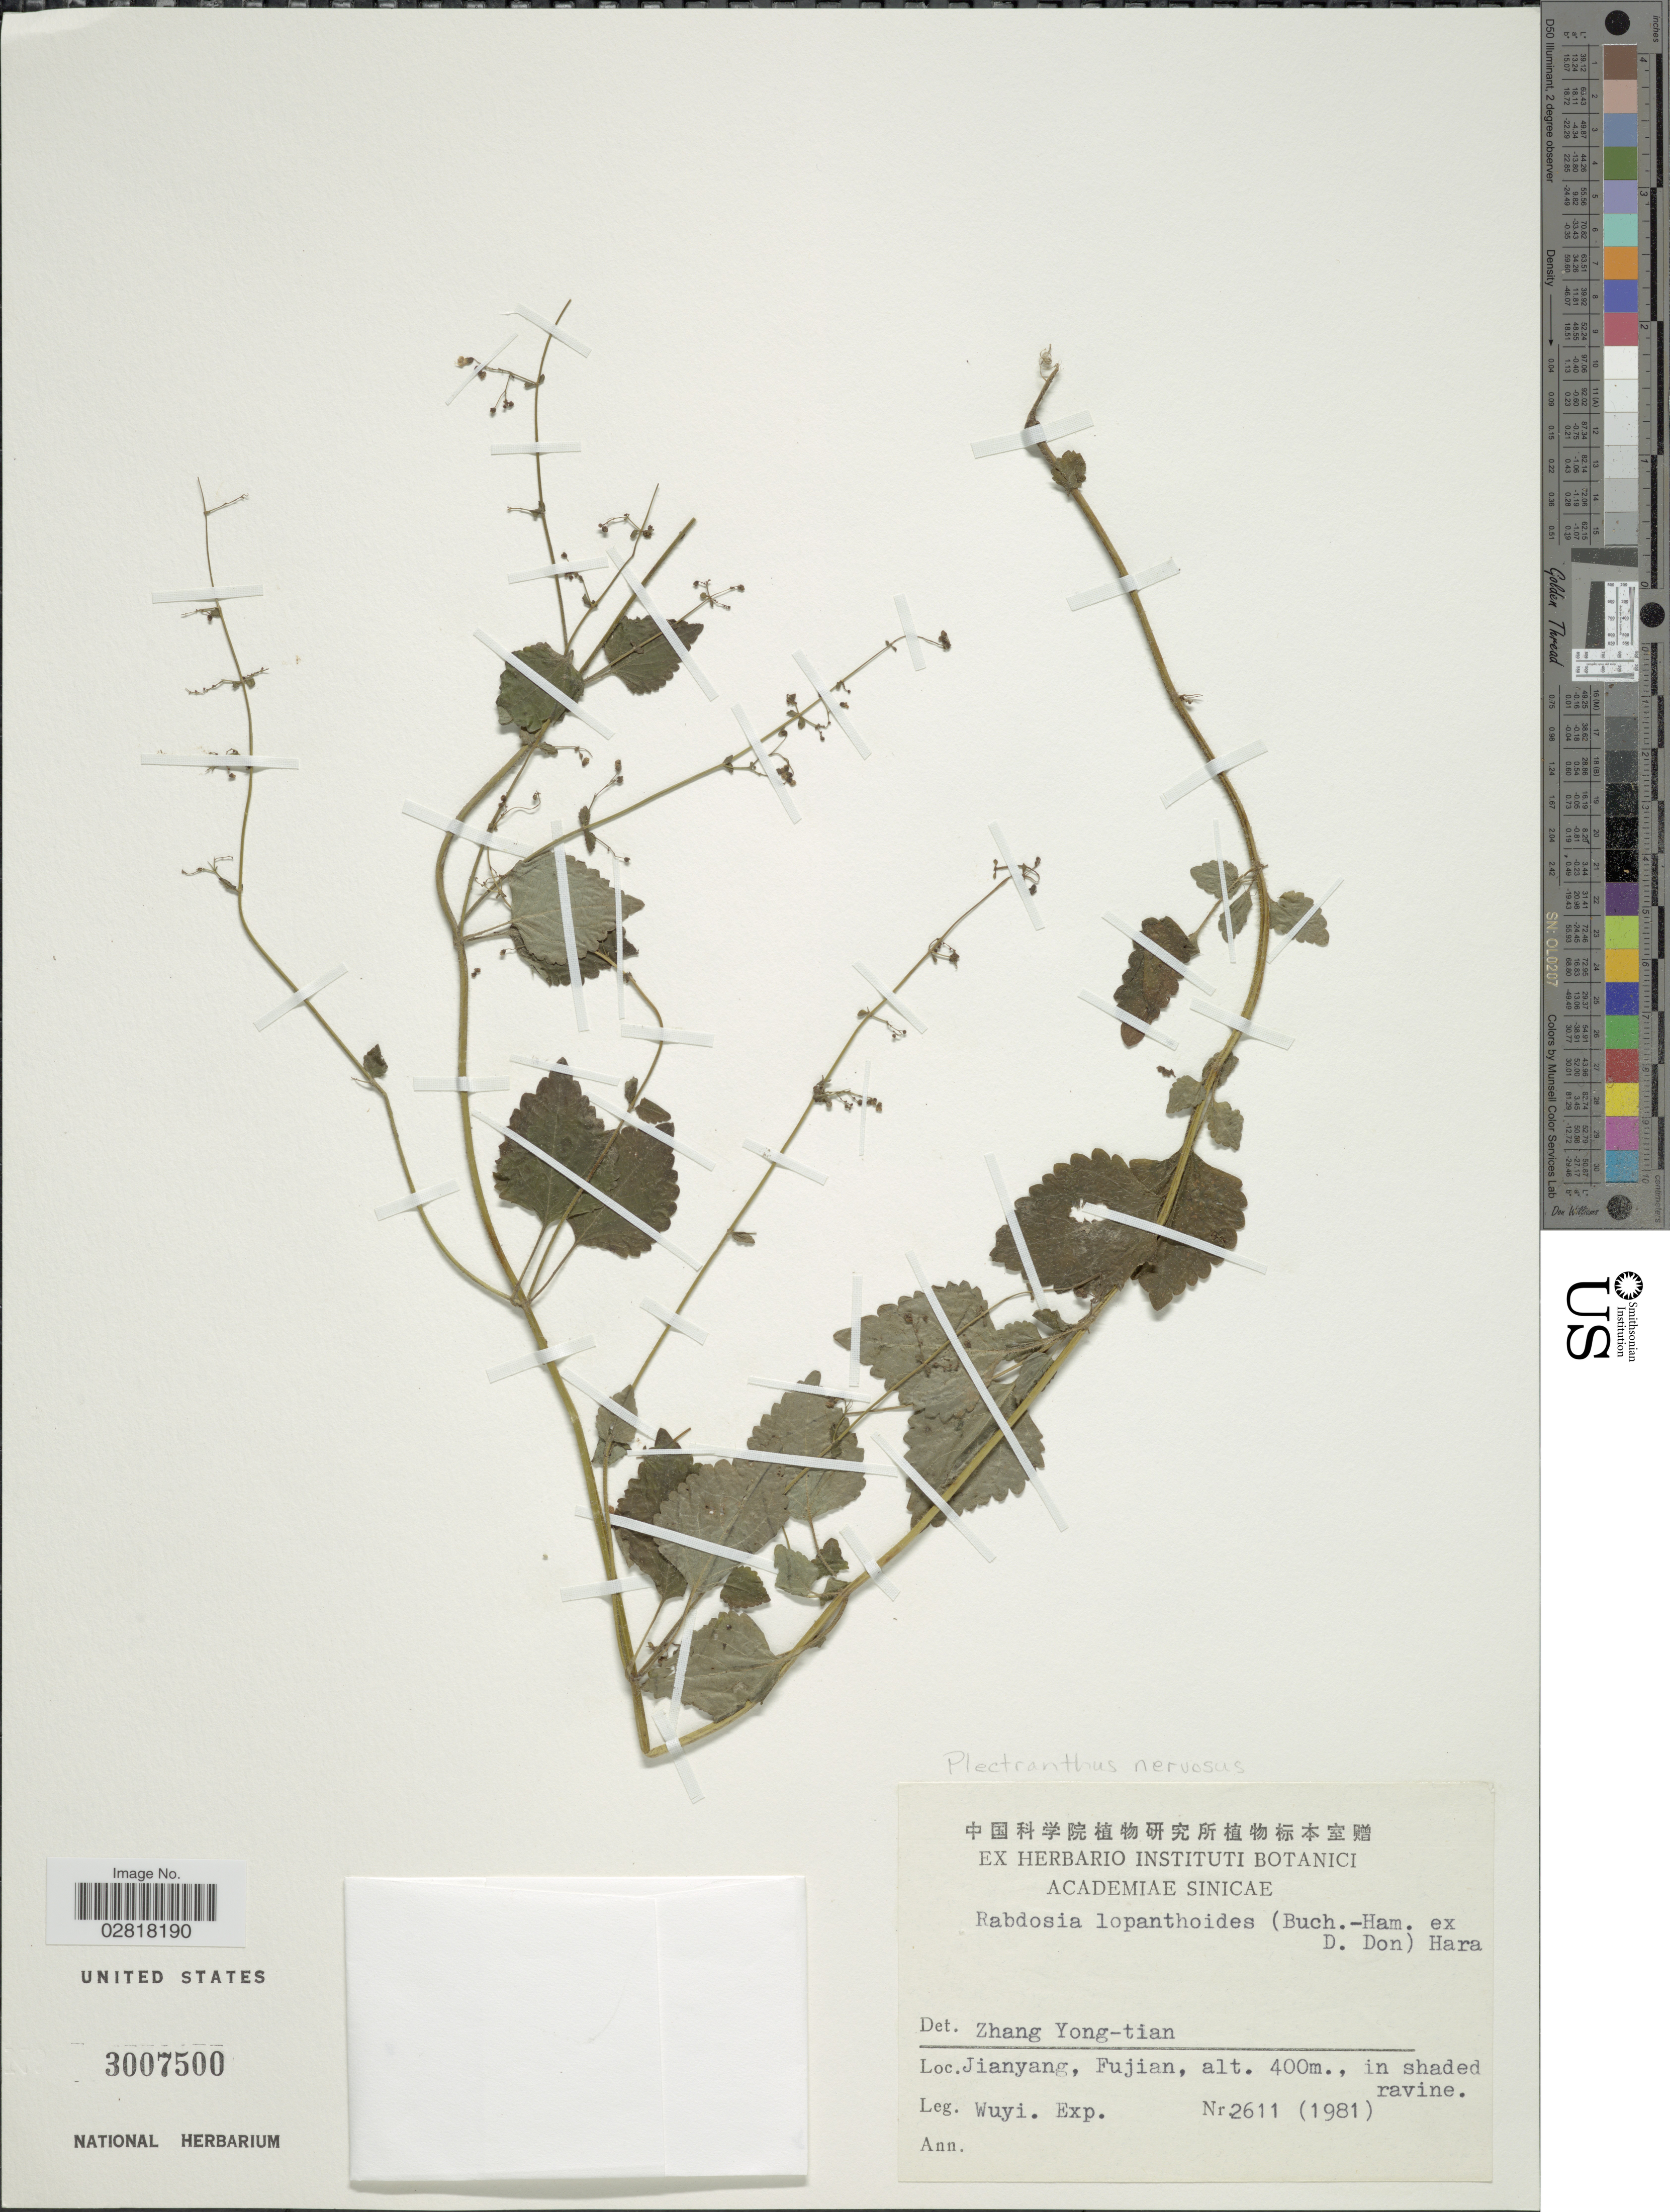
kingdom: Plantae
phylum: Tracheophyta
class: Magnoliopsida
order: Lamiales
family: Lamiaceae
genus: Plectranthus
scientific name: Plectranthus nervosus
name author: Hemsl.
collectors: Wuyi. Exped.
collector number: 2611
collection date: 1981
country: China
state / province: Fujian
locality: Jianyang.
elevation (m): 400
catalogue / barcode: US 3007500